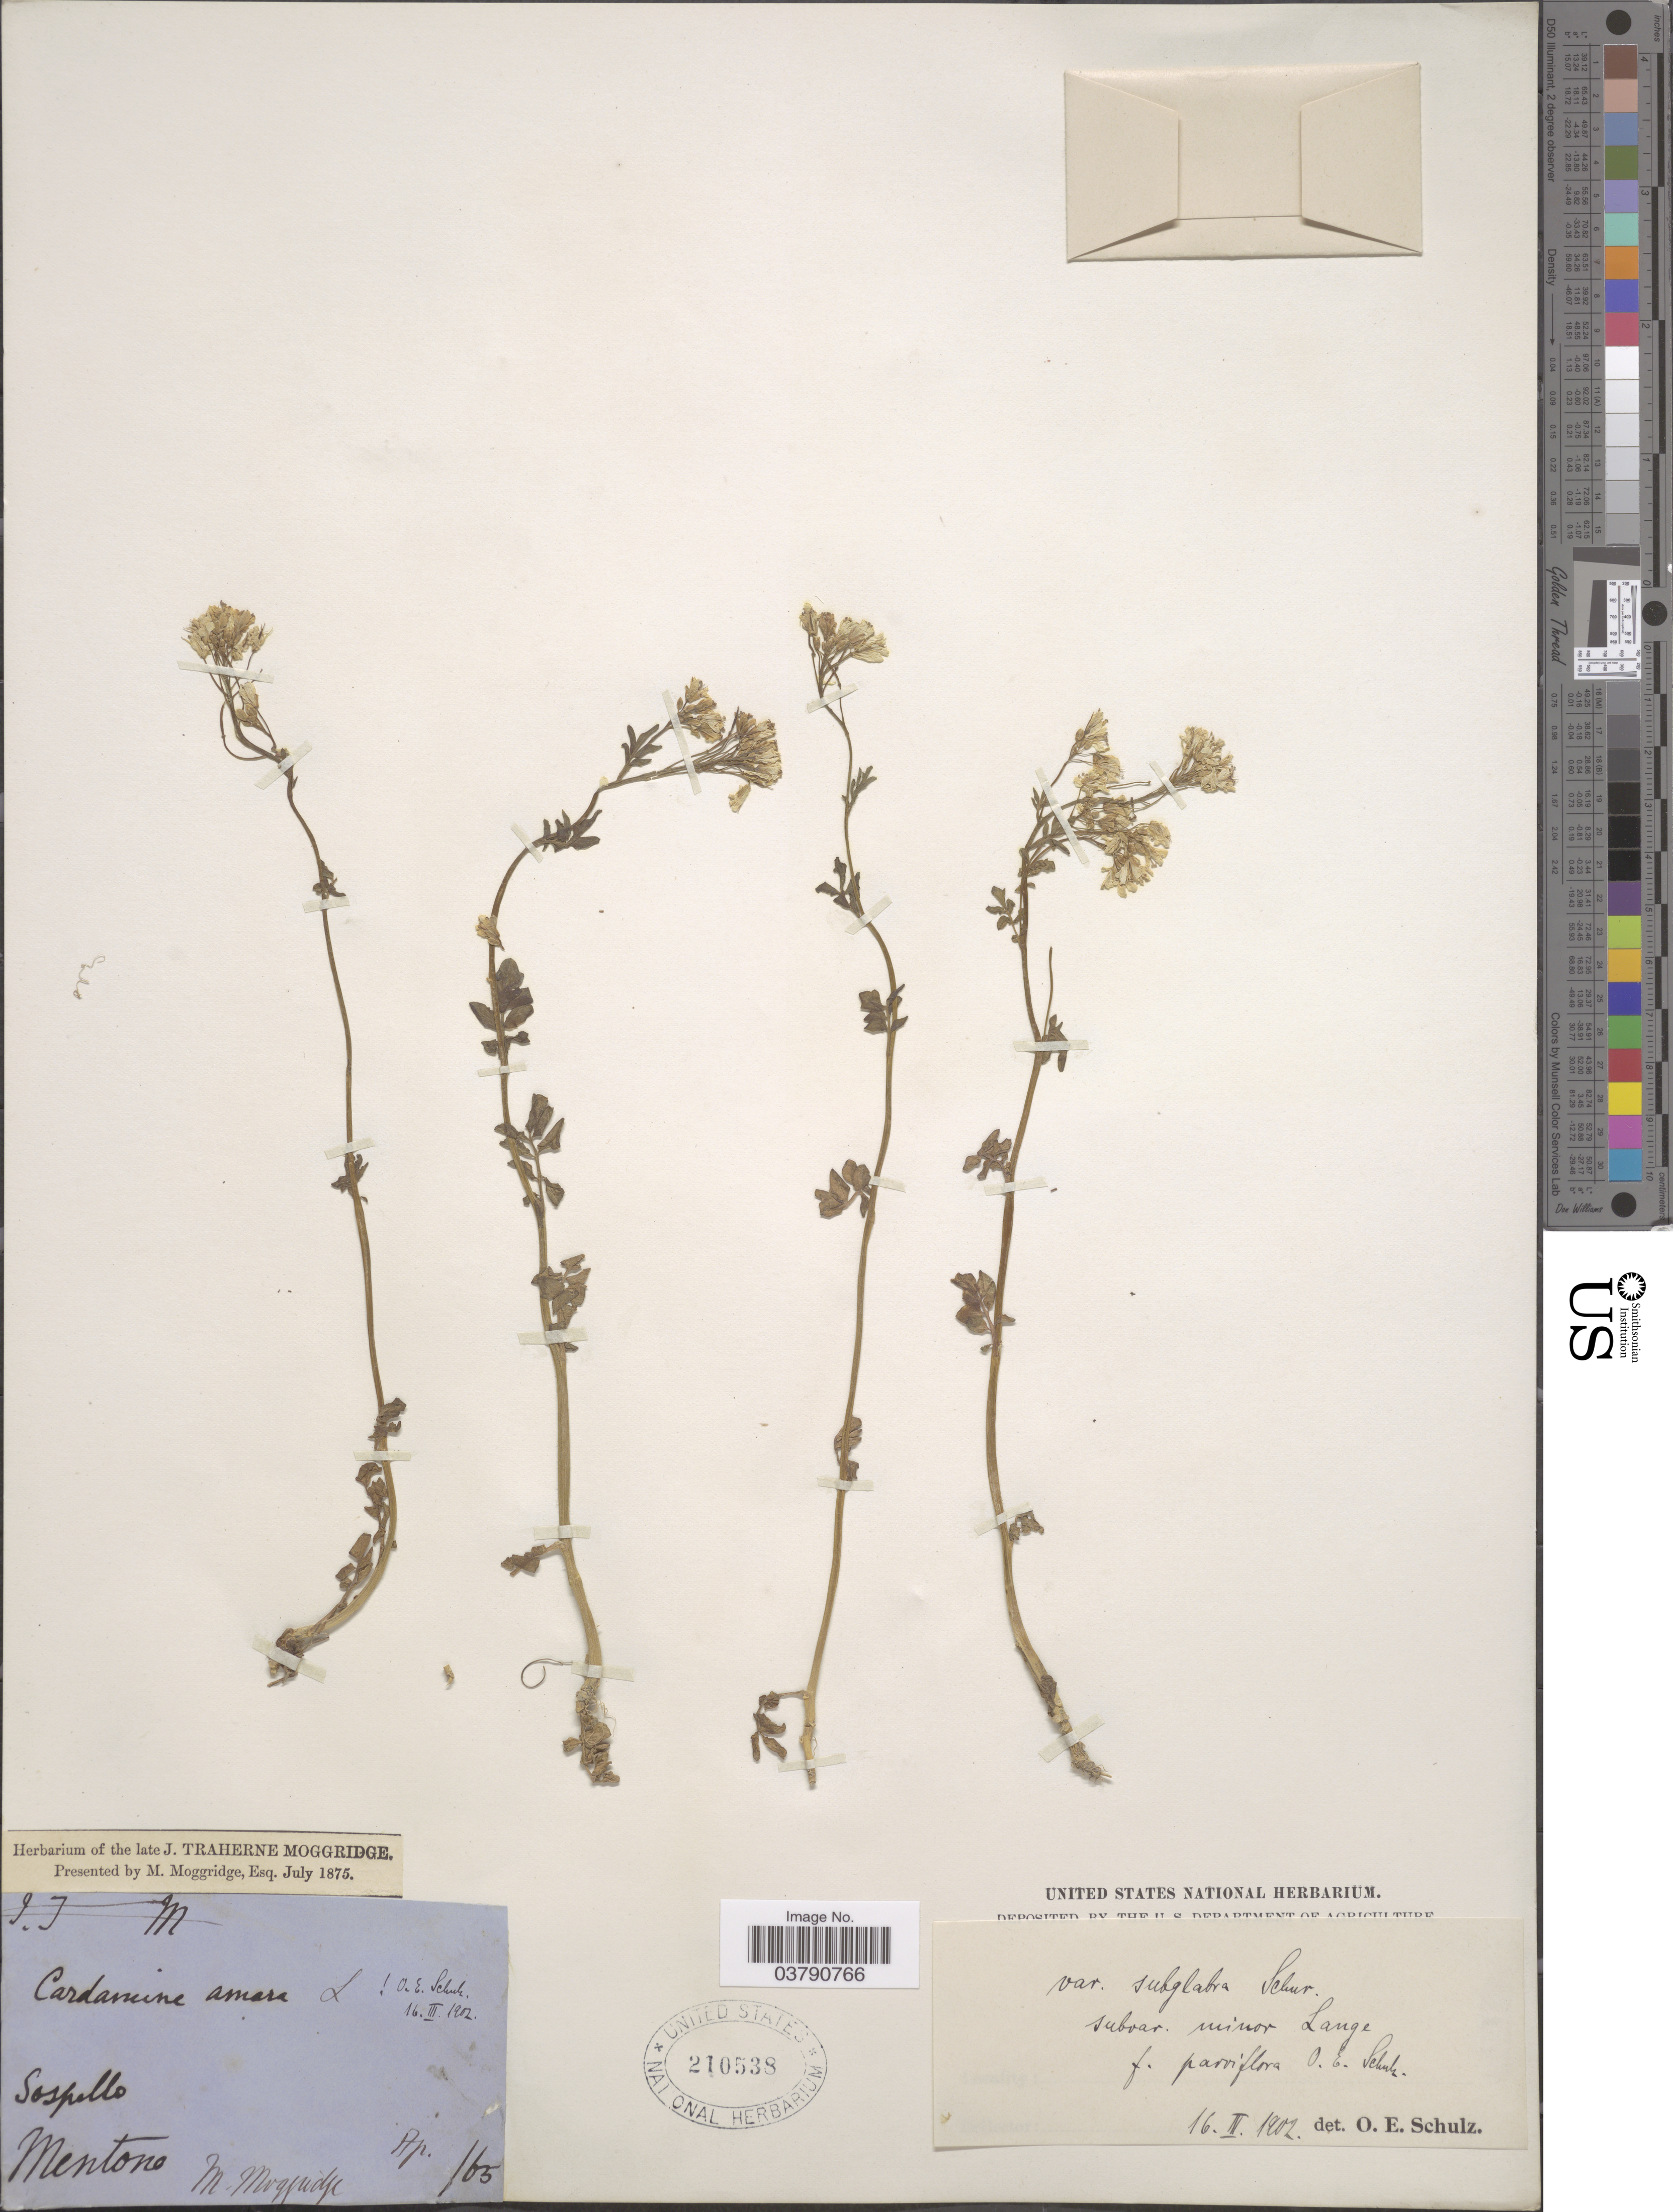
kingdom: Plantae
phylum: Tracheophyta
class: Magnoliopsida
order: Brassicales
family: Brassicaceae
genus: Cardamine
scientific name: Cardamine amara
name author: L.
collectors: M. Moggridge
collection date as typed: Transcribed d/m/y: /4/65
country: France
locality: Sospello. Mentone.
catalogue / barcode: US 210538